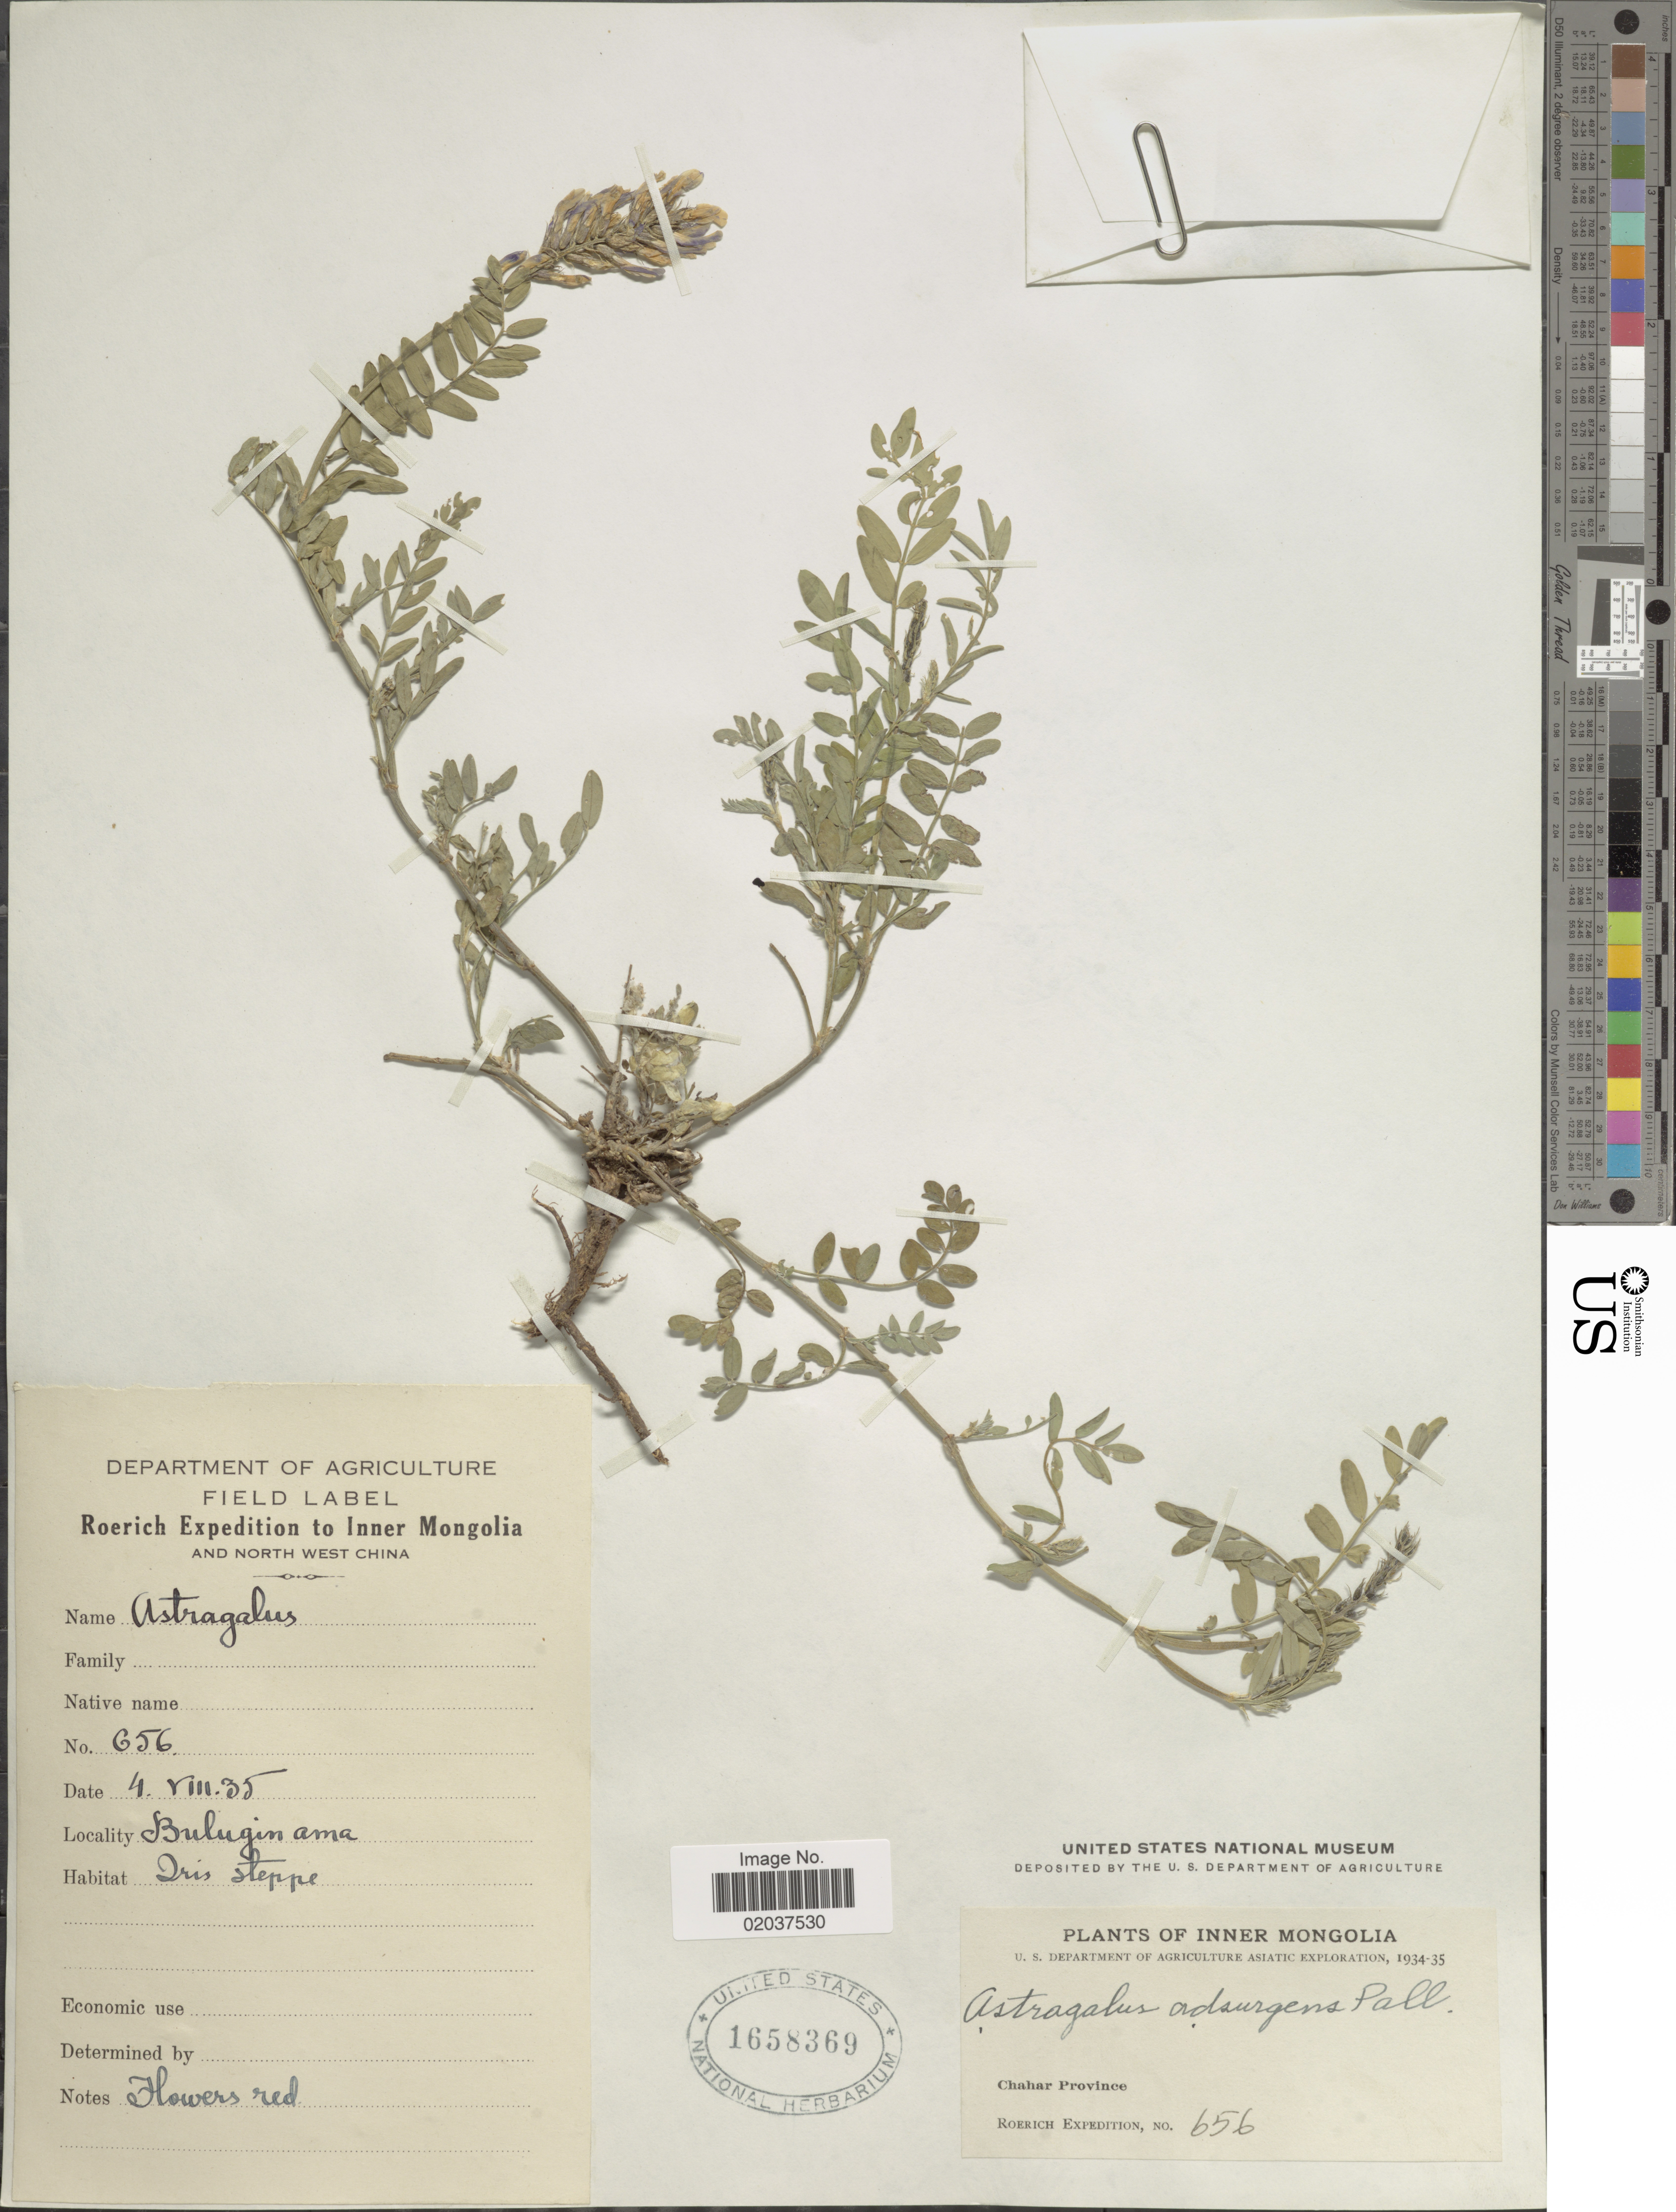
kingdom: Plantae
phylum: Tracheophyta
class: Magnoliopsida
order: Fabales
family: Fabaceae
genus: Astragalus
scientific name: Astragalus adsurgens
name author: Pall.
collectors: Roerich Expedition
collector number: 656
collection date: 1935-08-04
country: China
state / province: Nei Monggol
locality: Inner Mongolia, Chahar Province, North West China, Bulugin ama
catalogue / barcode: US 1658369